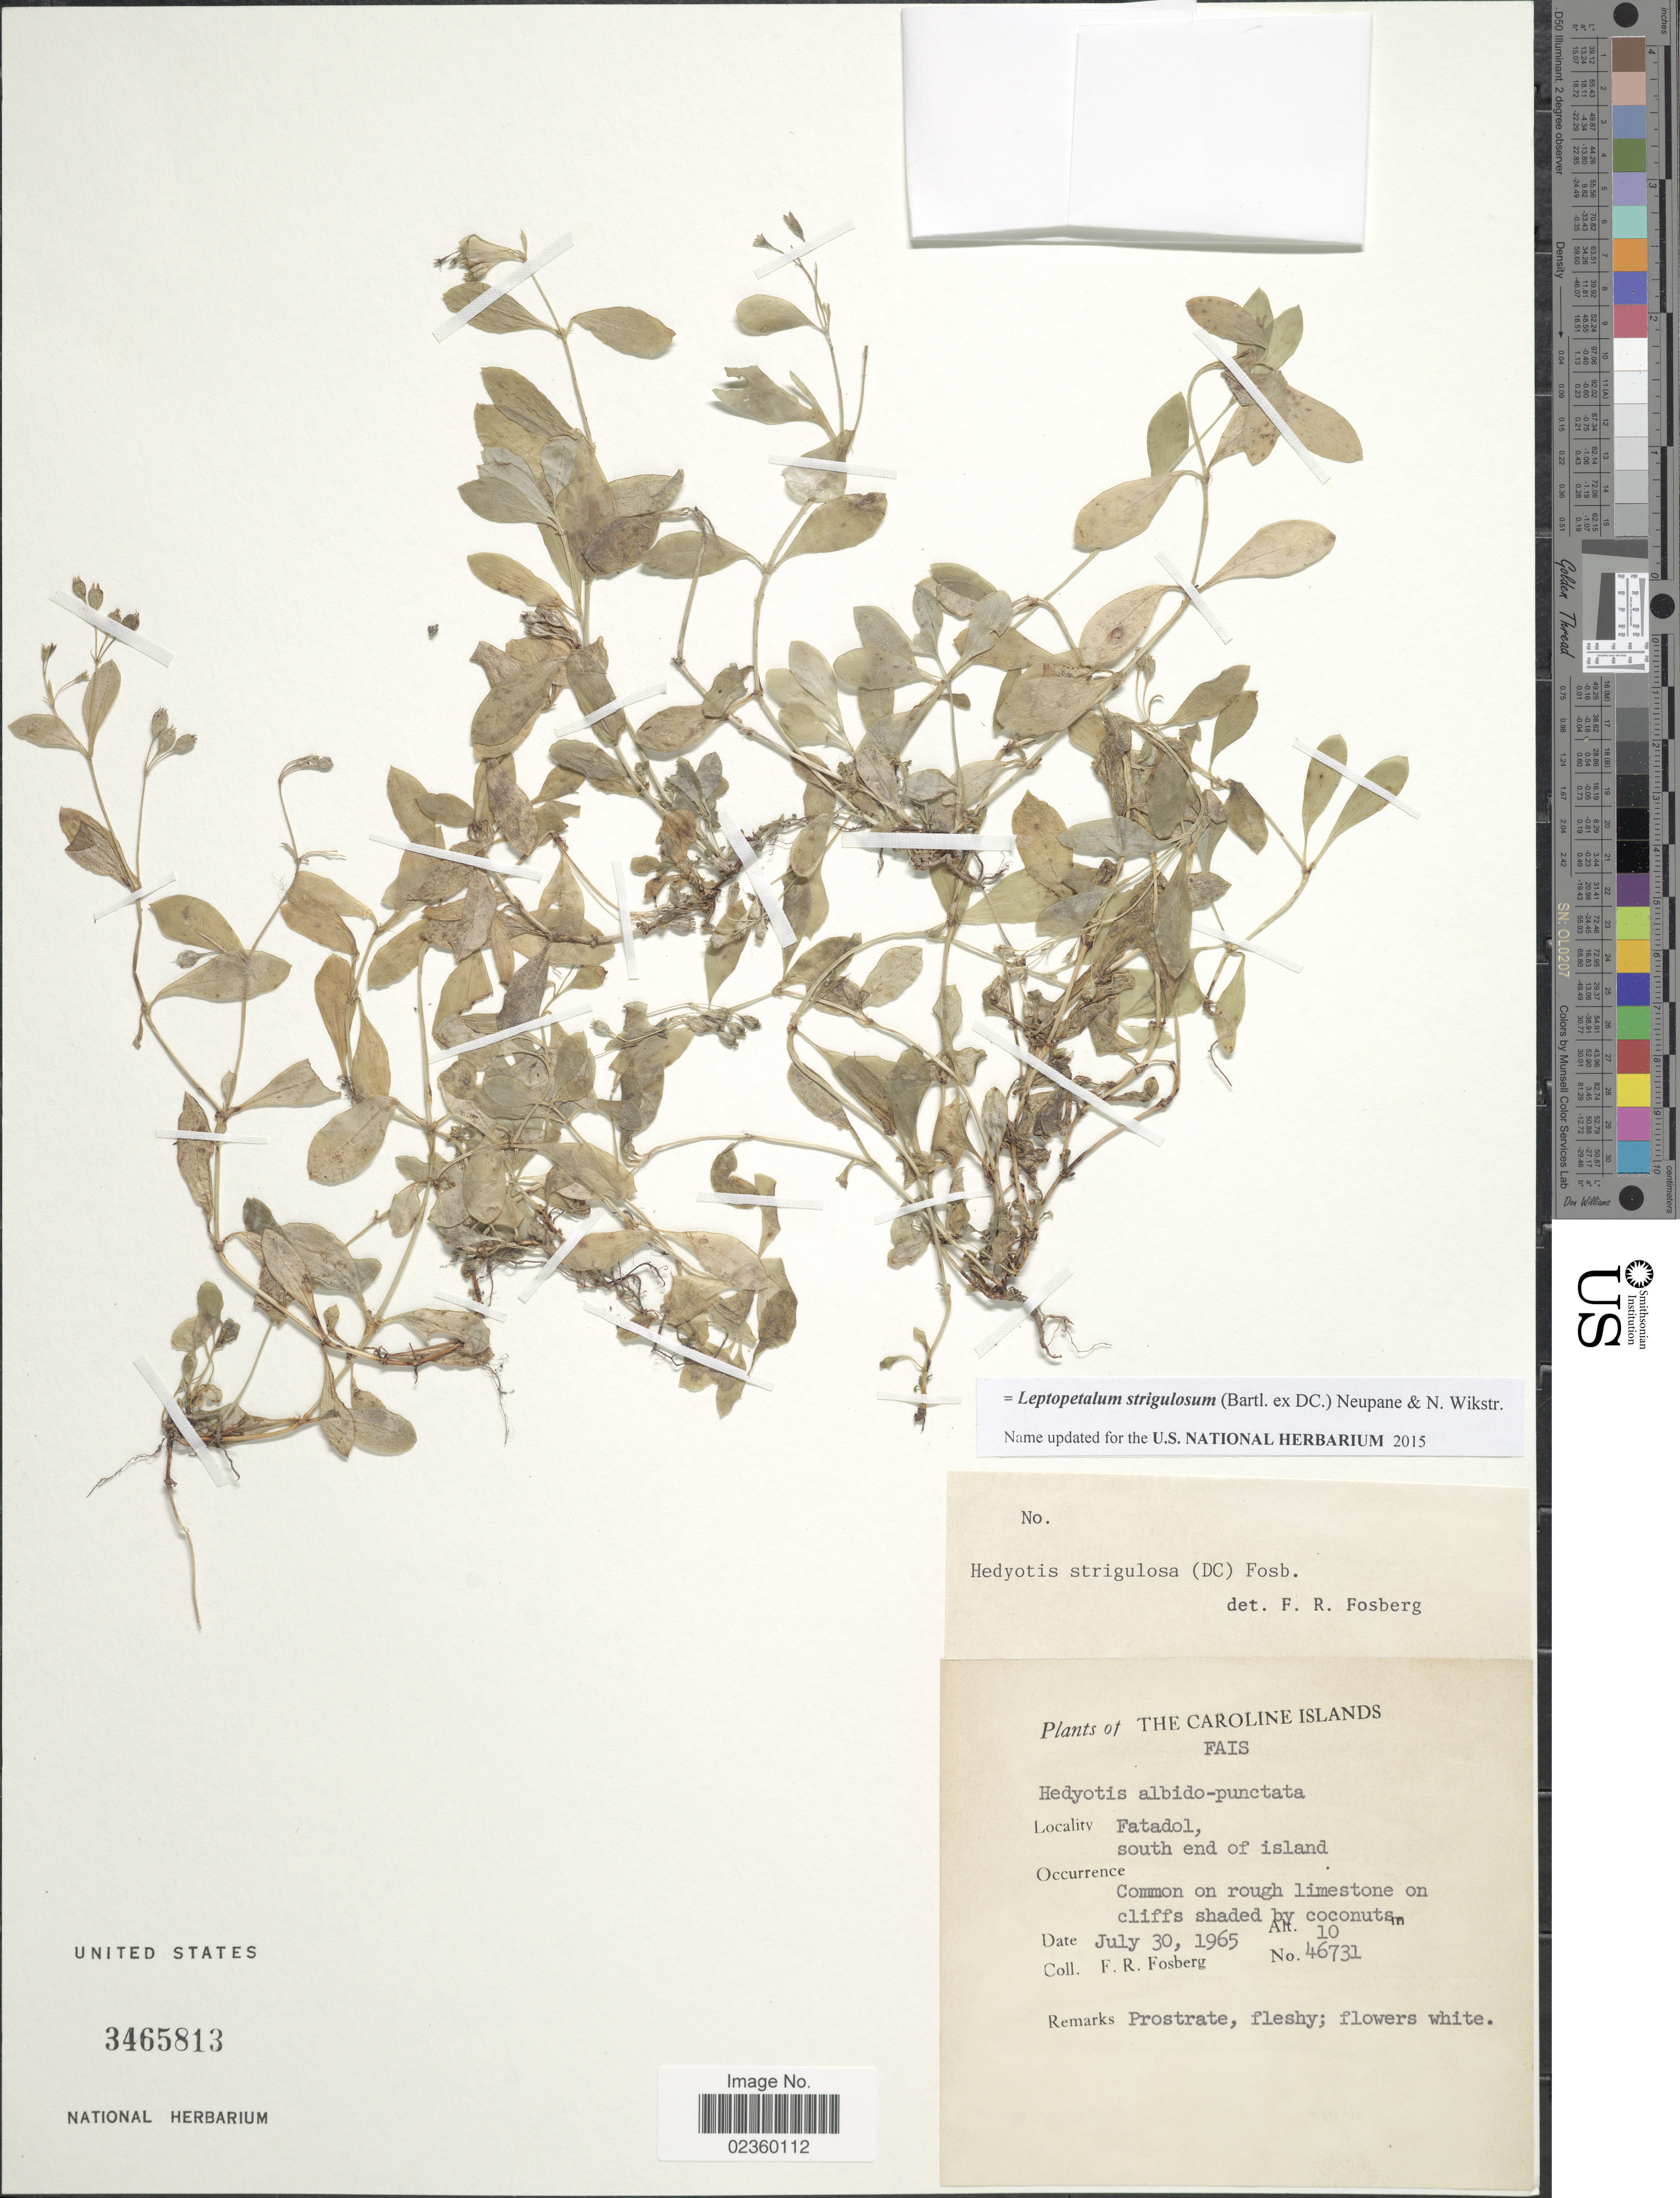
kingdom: Plantae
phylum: Tracheophyta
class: Magnoliopsida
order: Gentianales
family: Rubiaceae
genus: Leptopetalum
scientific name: Leptopetalum strigulosum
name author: (Bartl. ex DC.) Neupane & N. Wikstr.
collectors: F. R. Fosberg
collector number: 46731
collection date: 1965-07-30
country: Micronesia, Federated States of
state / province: Yap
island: Fais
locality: The Caroline Islands, Fais, Fatadol, south end of island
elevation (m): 10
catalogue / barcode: US 3465813